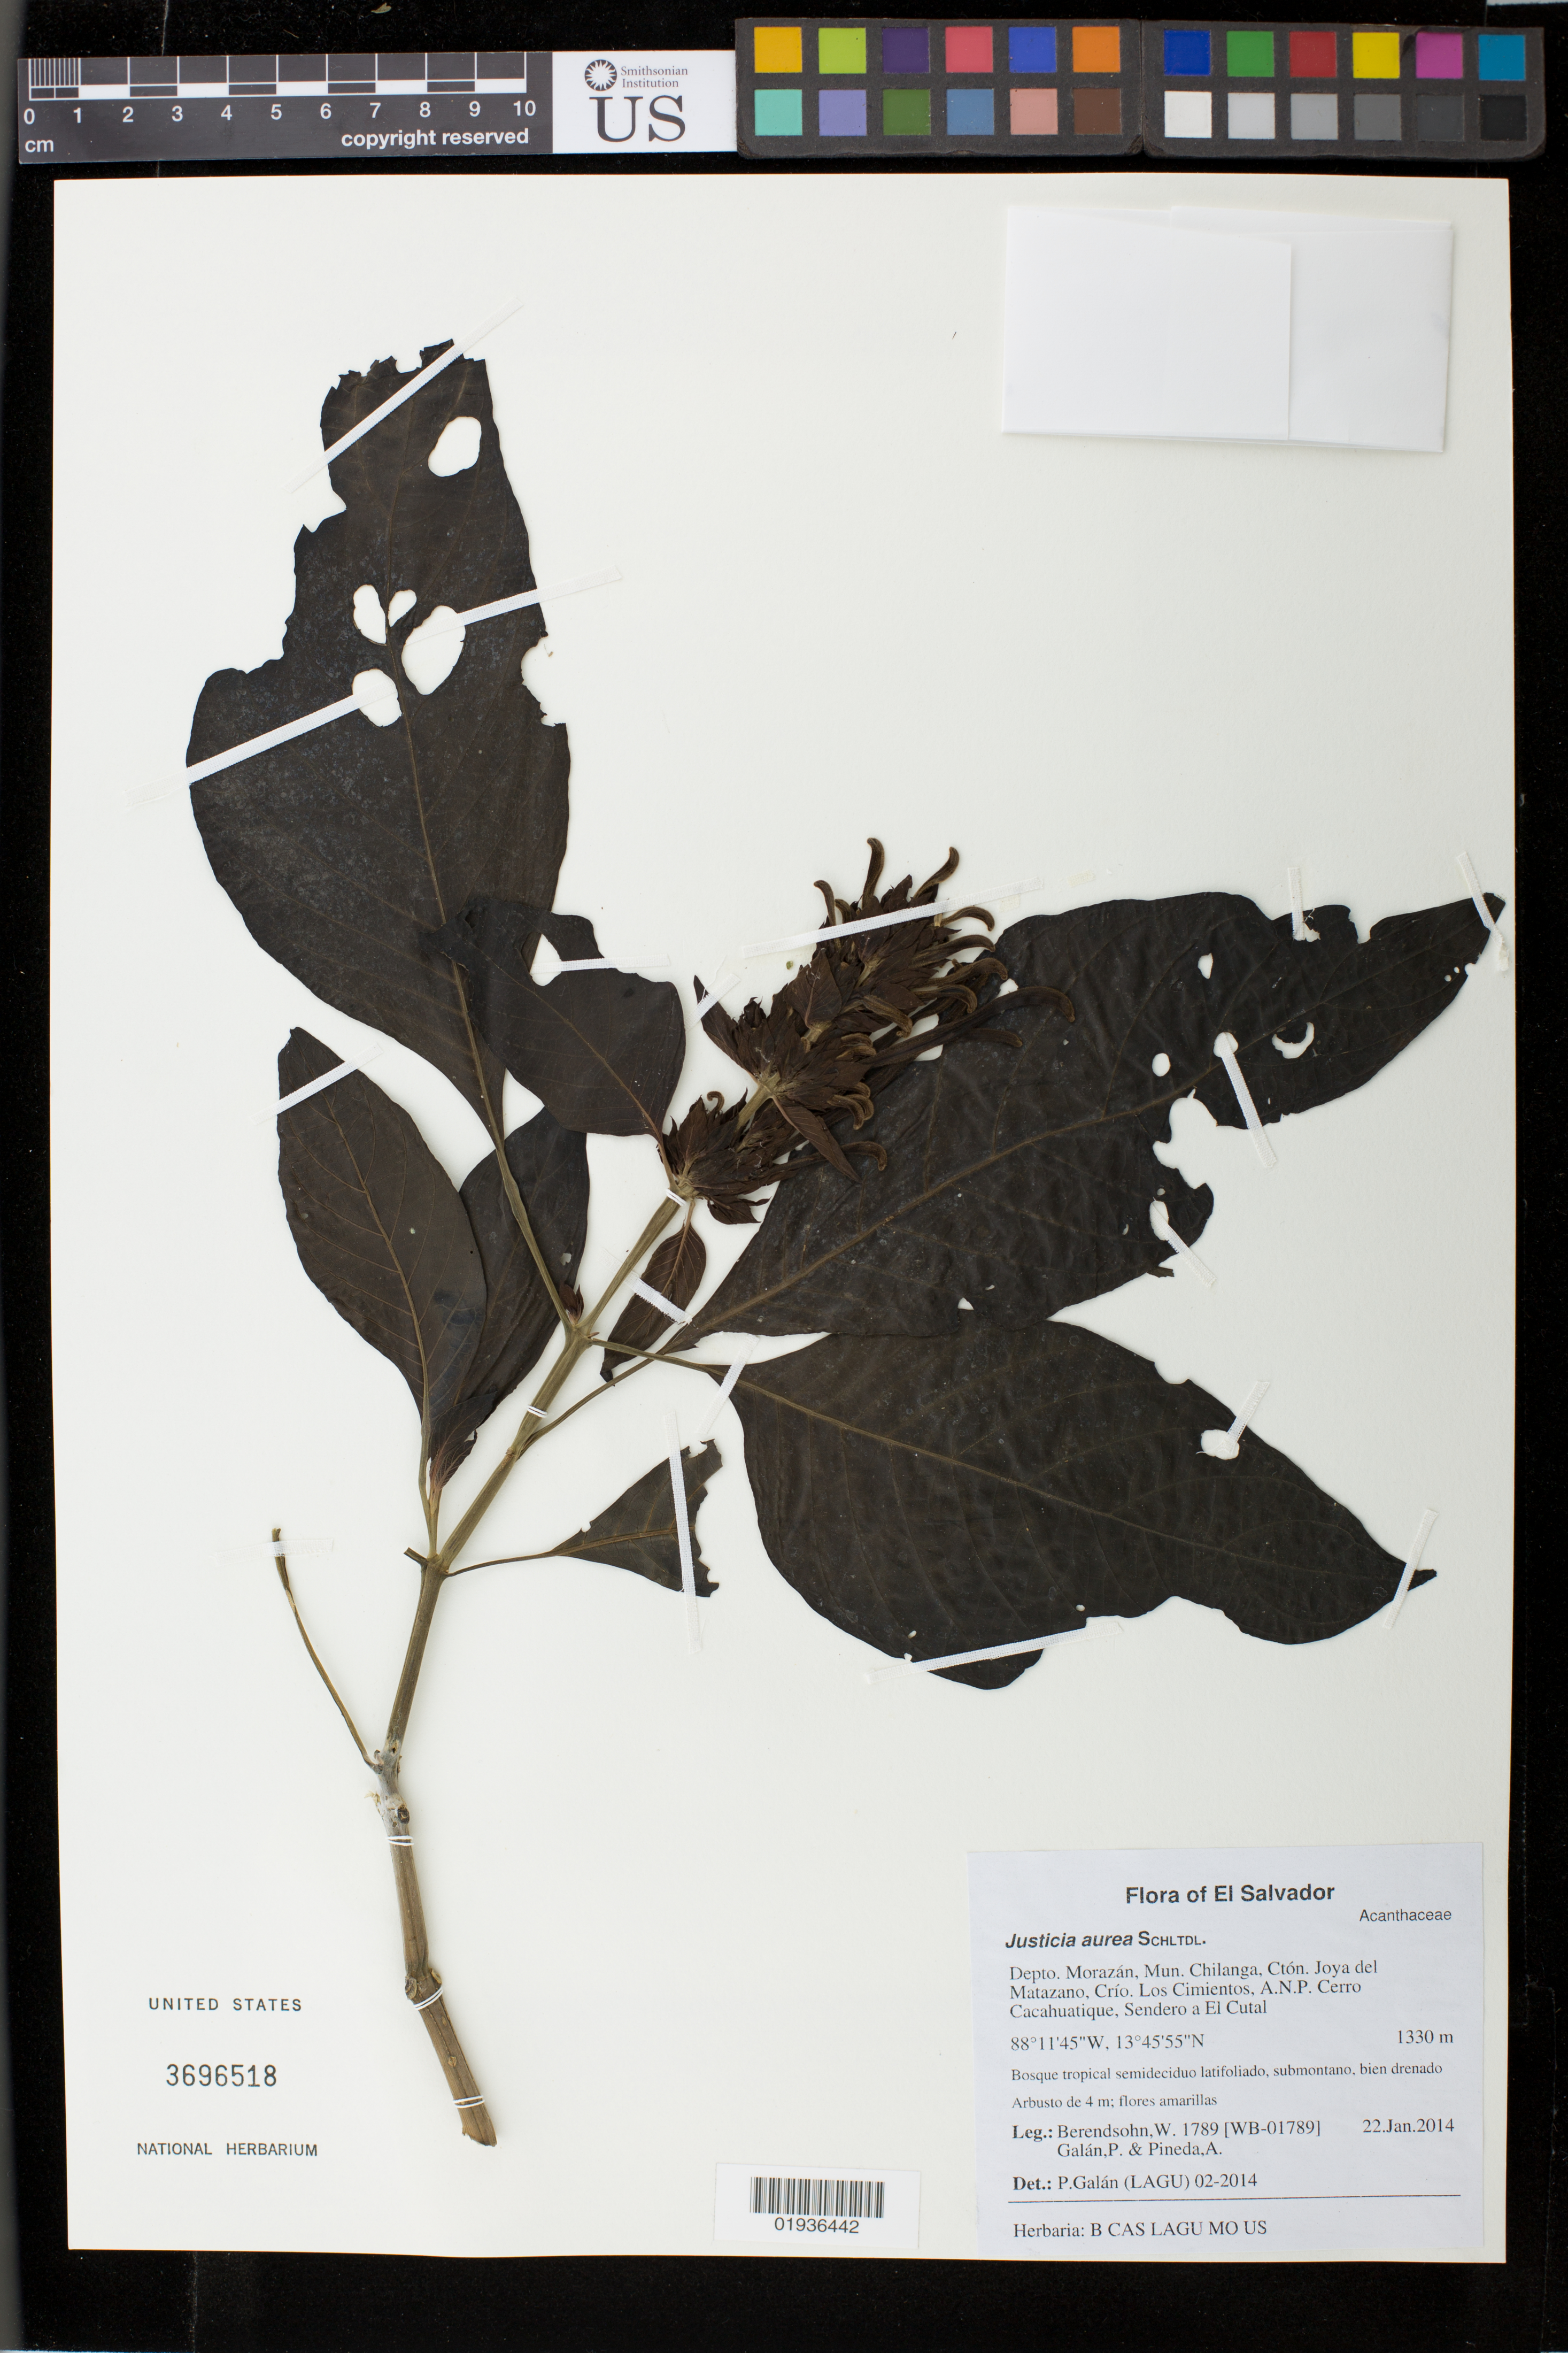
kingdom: Plantae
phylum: Tracheophyta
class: Magnoliopsida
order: Lamiales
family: Acanthaceae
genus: Justicia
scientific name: Justicia aurea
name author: Schltdl.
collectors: W. Berendsohn, P. Galan & A. Pineda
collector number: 1789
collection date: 2014-01-22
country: El Salvador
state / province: Morazán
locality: Mun. Chilanga, Ctón. Joya del Matazano, Crío. Los Cimientos, A.N.P. Cerro Cacahuatique, Sendero El Cutal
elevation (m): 1330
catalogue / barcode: US 3696518